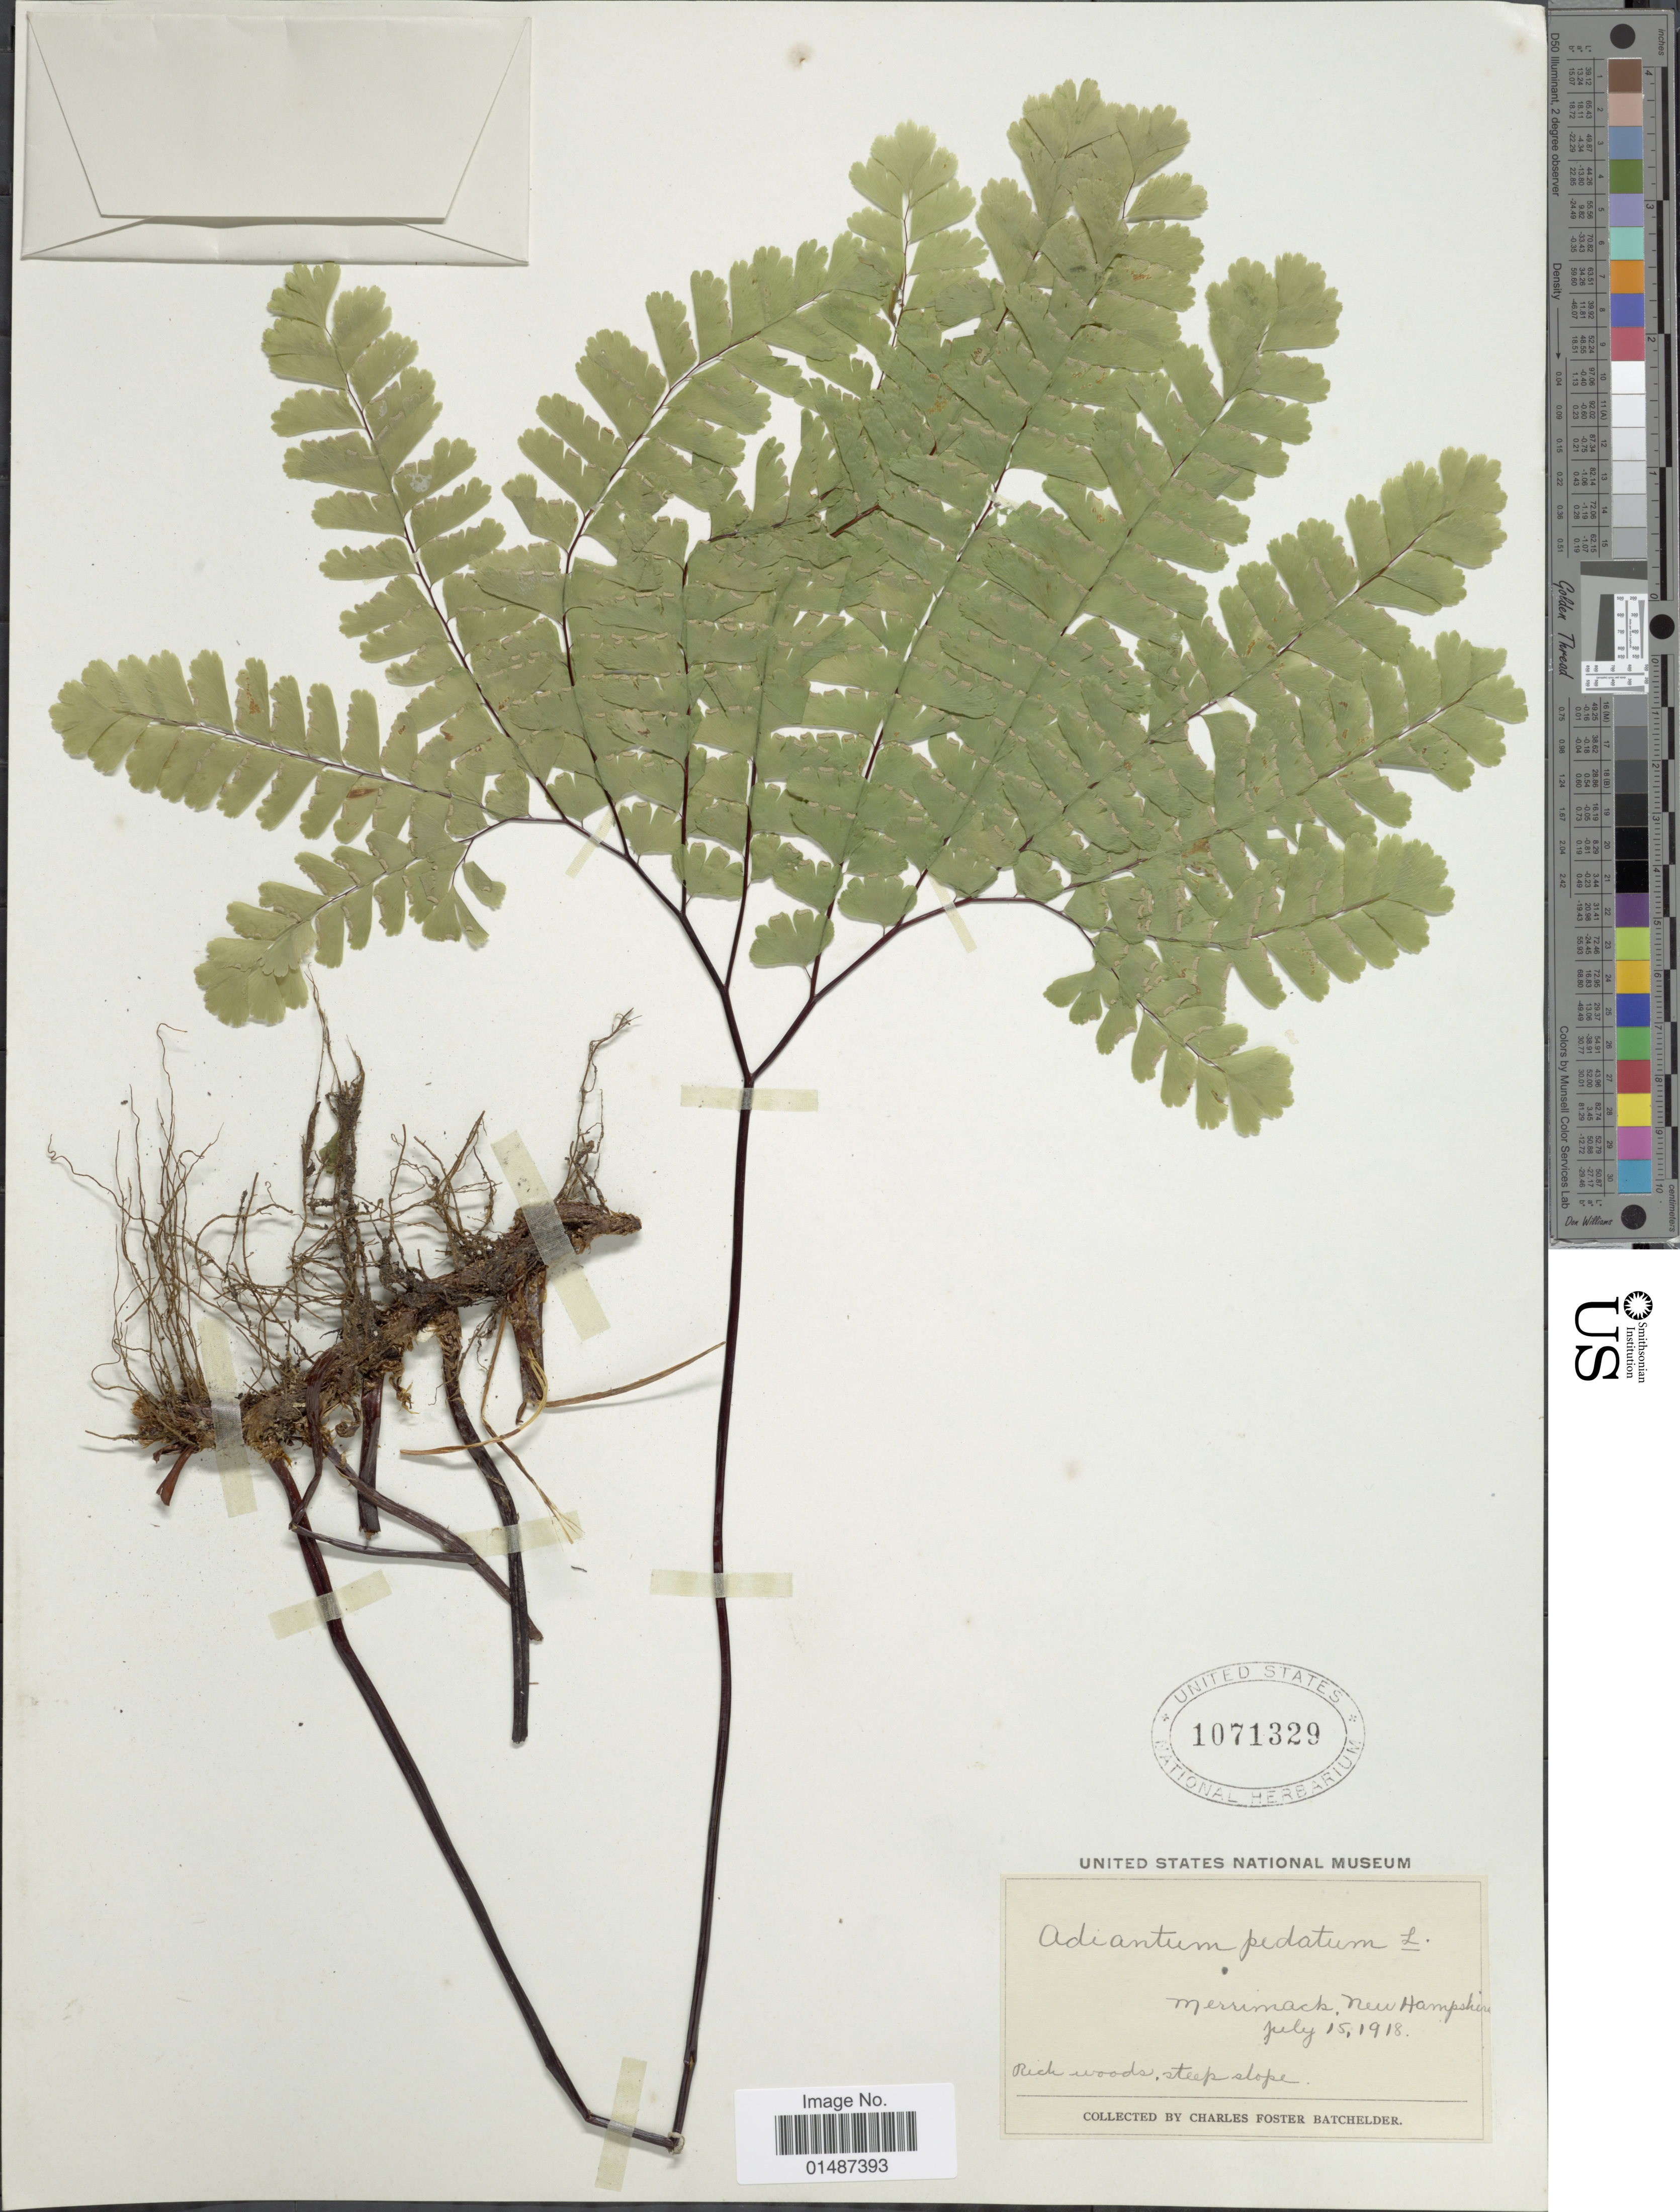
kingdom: Plantae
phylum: Tracheophyta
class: Polypodiopsida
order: Polypodiales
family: Pteridaceae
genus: Adiantum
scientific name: Adiantum pedatum var. pedatum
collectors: C. Batchelder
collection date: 1918-07-15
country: United States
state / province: New Hampshire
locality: Merrimack.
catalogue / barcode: US 1071329